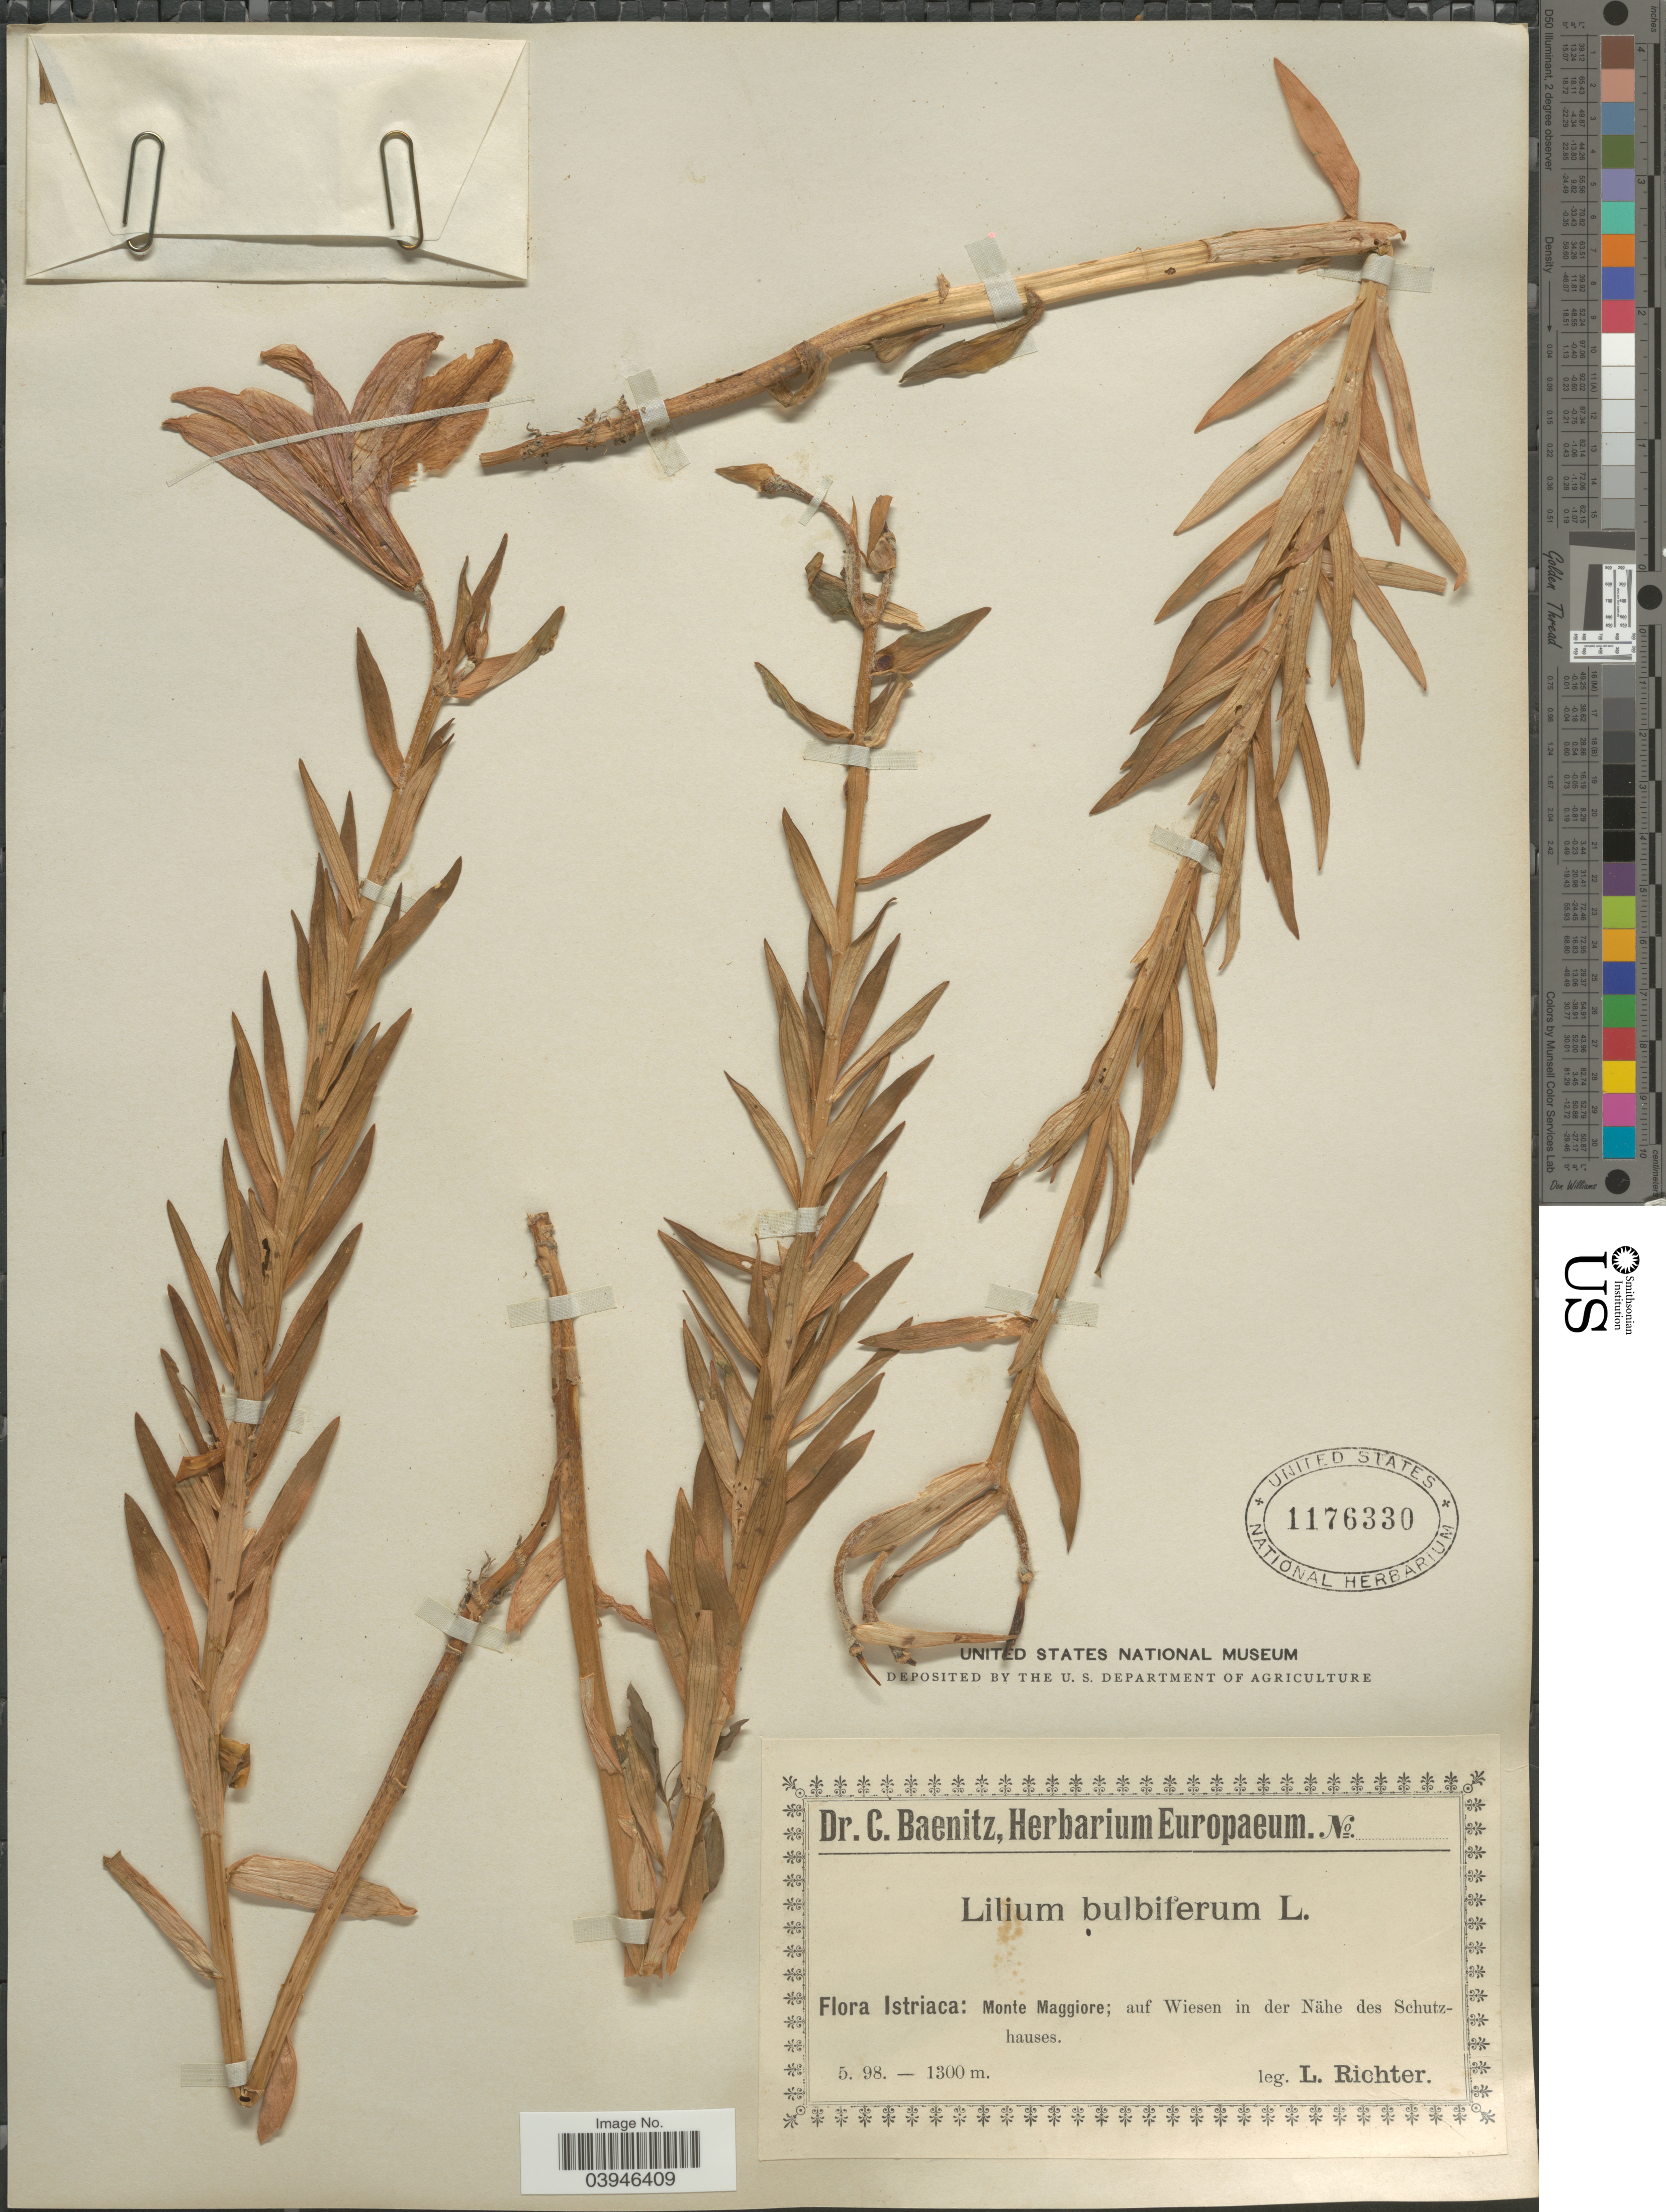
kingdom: Plantae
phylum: Tracheophyta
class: Liliopsida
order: Liliales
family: Liliaceae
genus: Lilium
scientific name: Lilium bulbiferum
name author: L.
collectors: L. Richter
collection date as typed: Transcribed d/m/y: /5/98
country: Italy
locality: Istriaca: Monte Maggiore; auf Wiesen in der Nähe des Schutzhauses.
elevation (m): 1300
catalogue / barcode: US 1176330